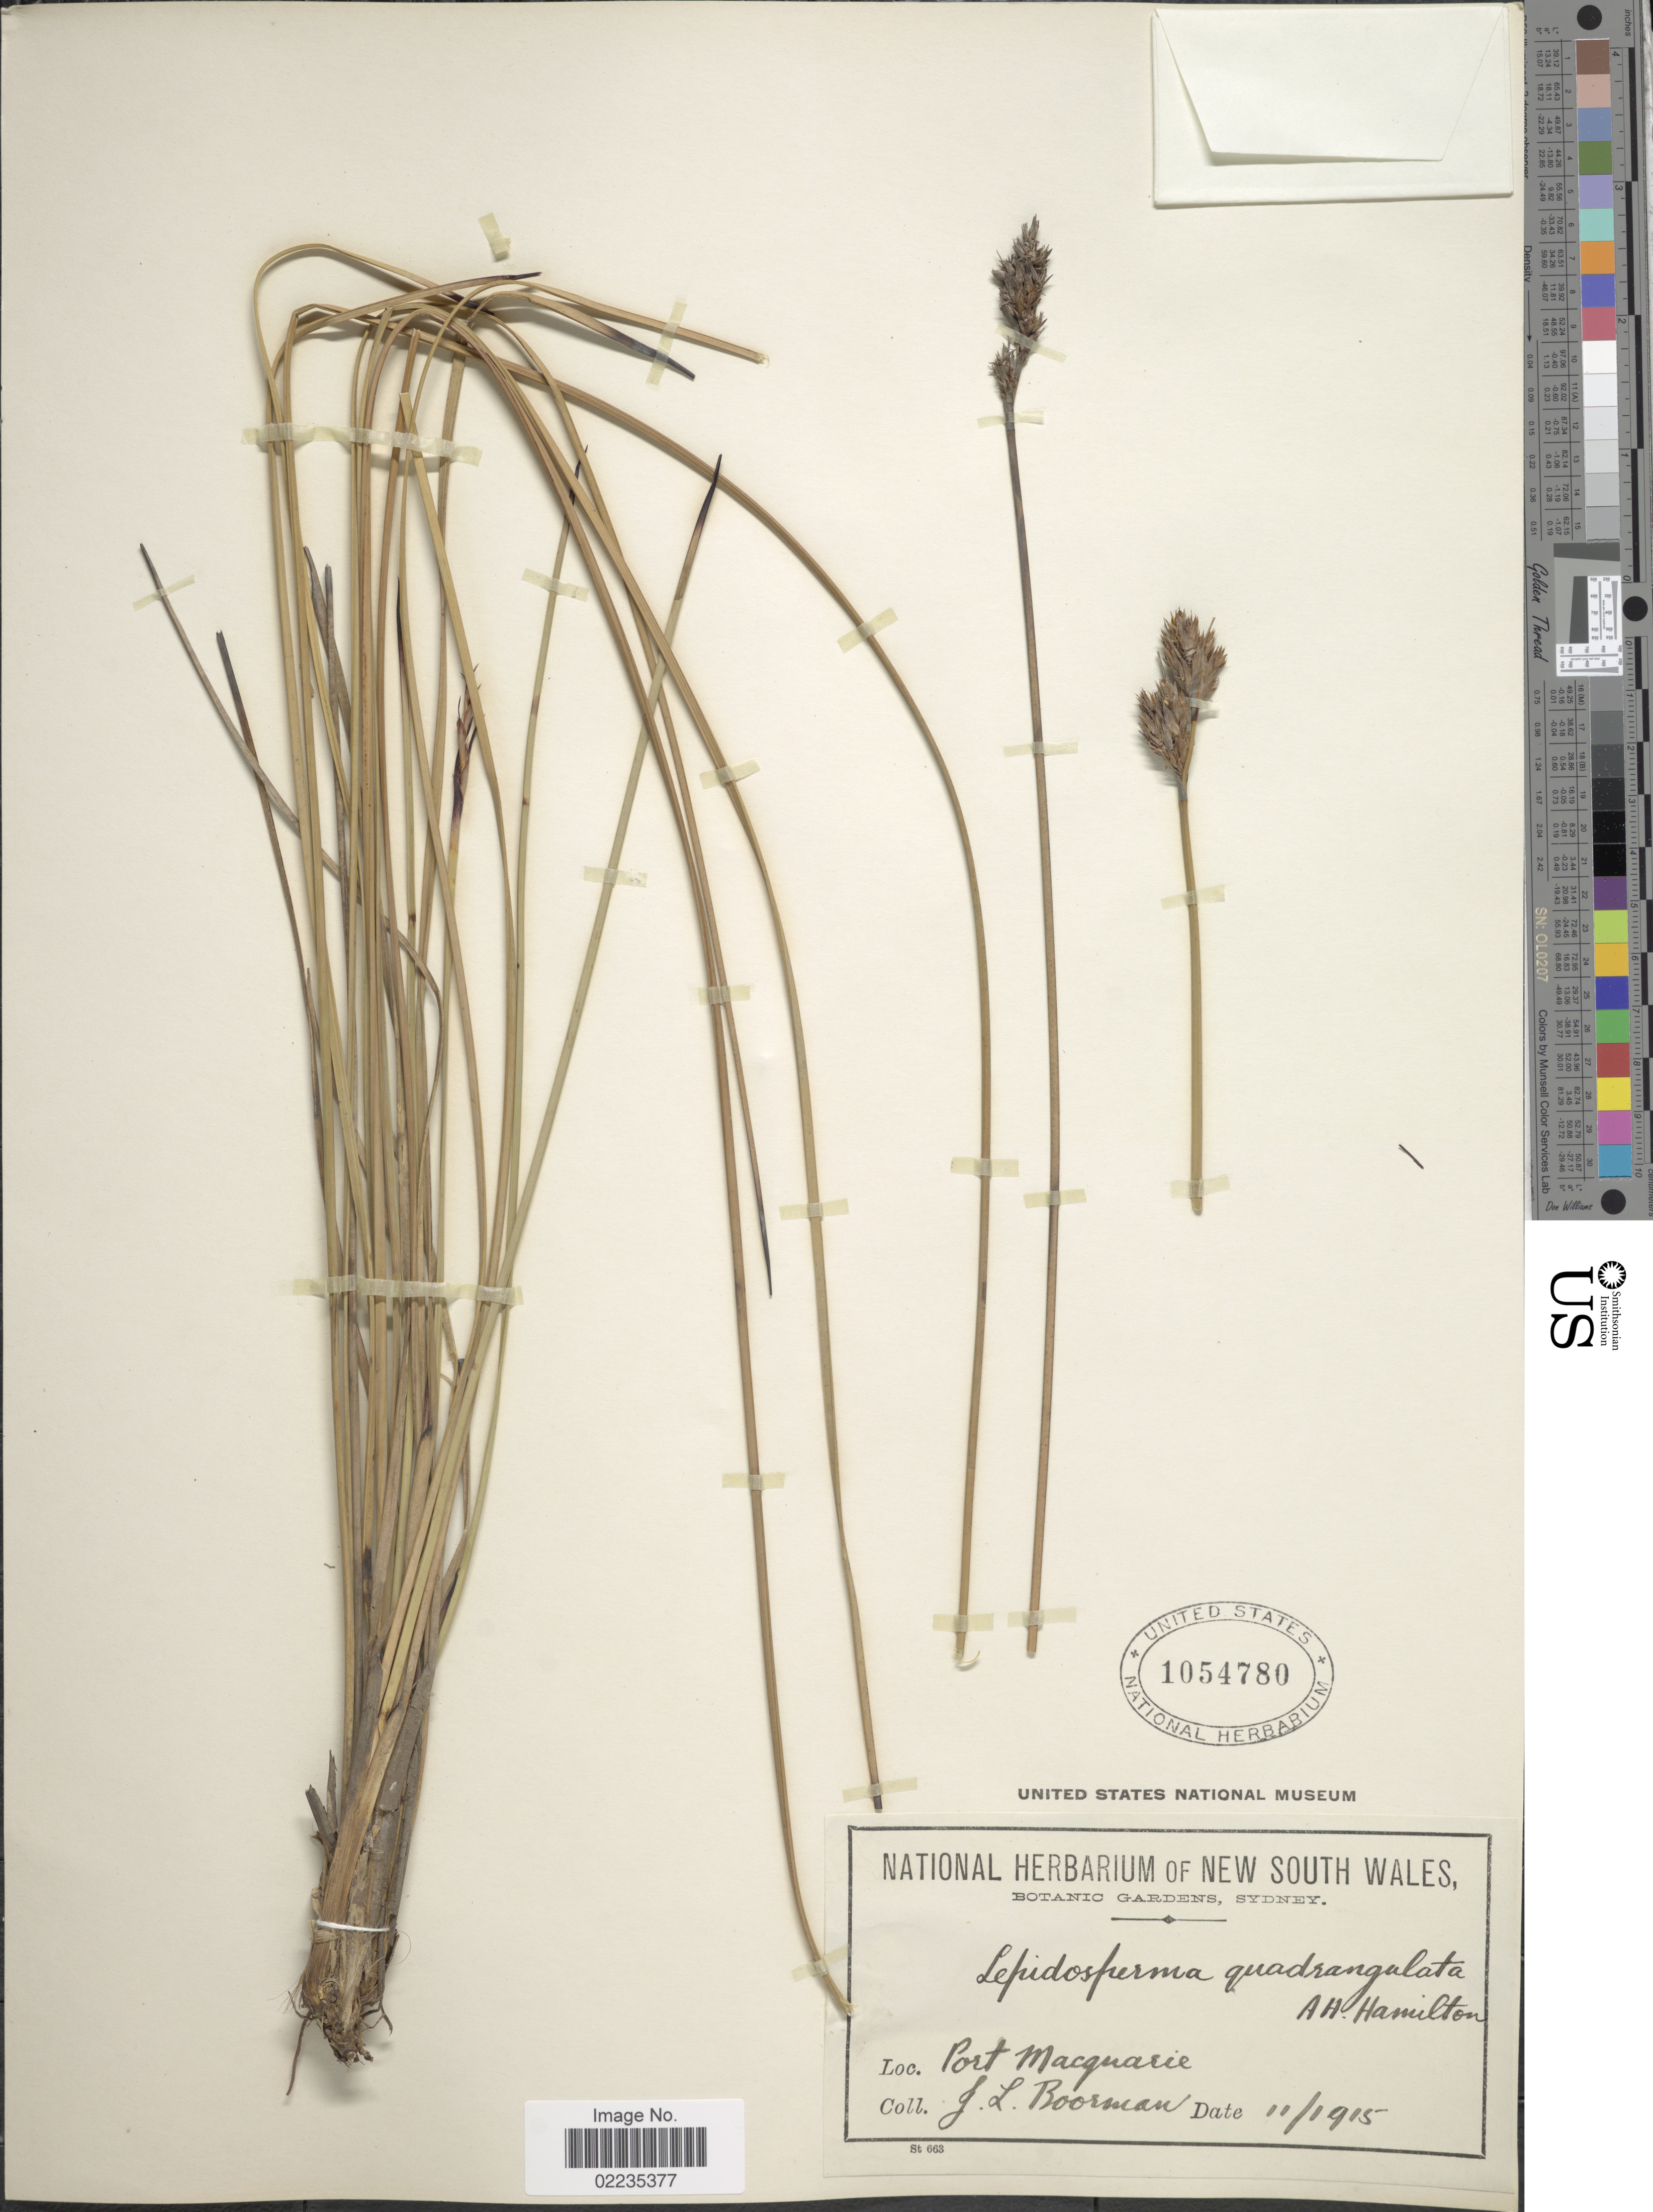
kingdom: Plantae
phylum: Tracheophyta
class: Liliopsida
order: Poales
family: Cyperaceae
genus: Lepidosperma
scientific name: Lepidosperma quadrangulatum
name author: A.A. Ham.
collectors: J. Boorman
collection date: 1915-11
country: Australia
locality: Port Macquarie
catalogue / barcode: US 1054780